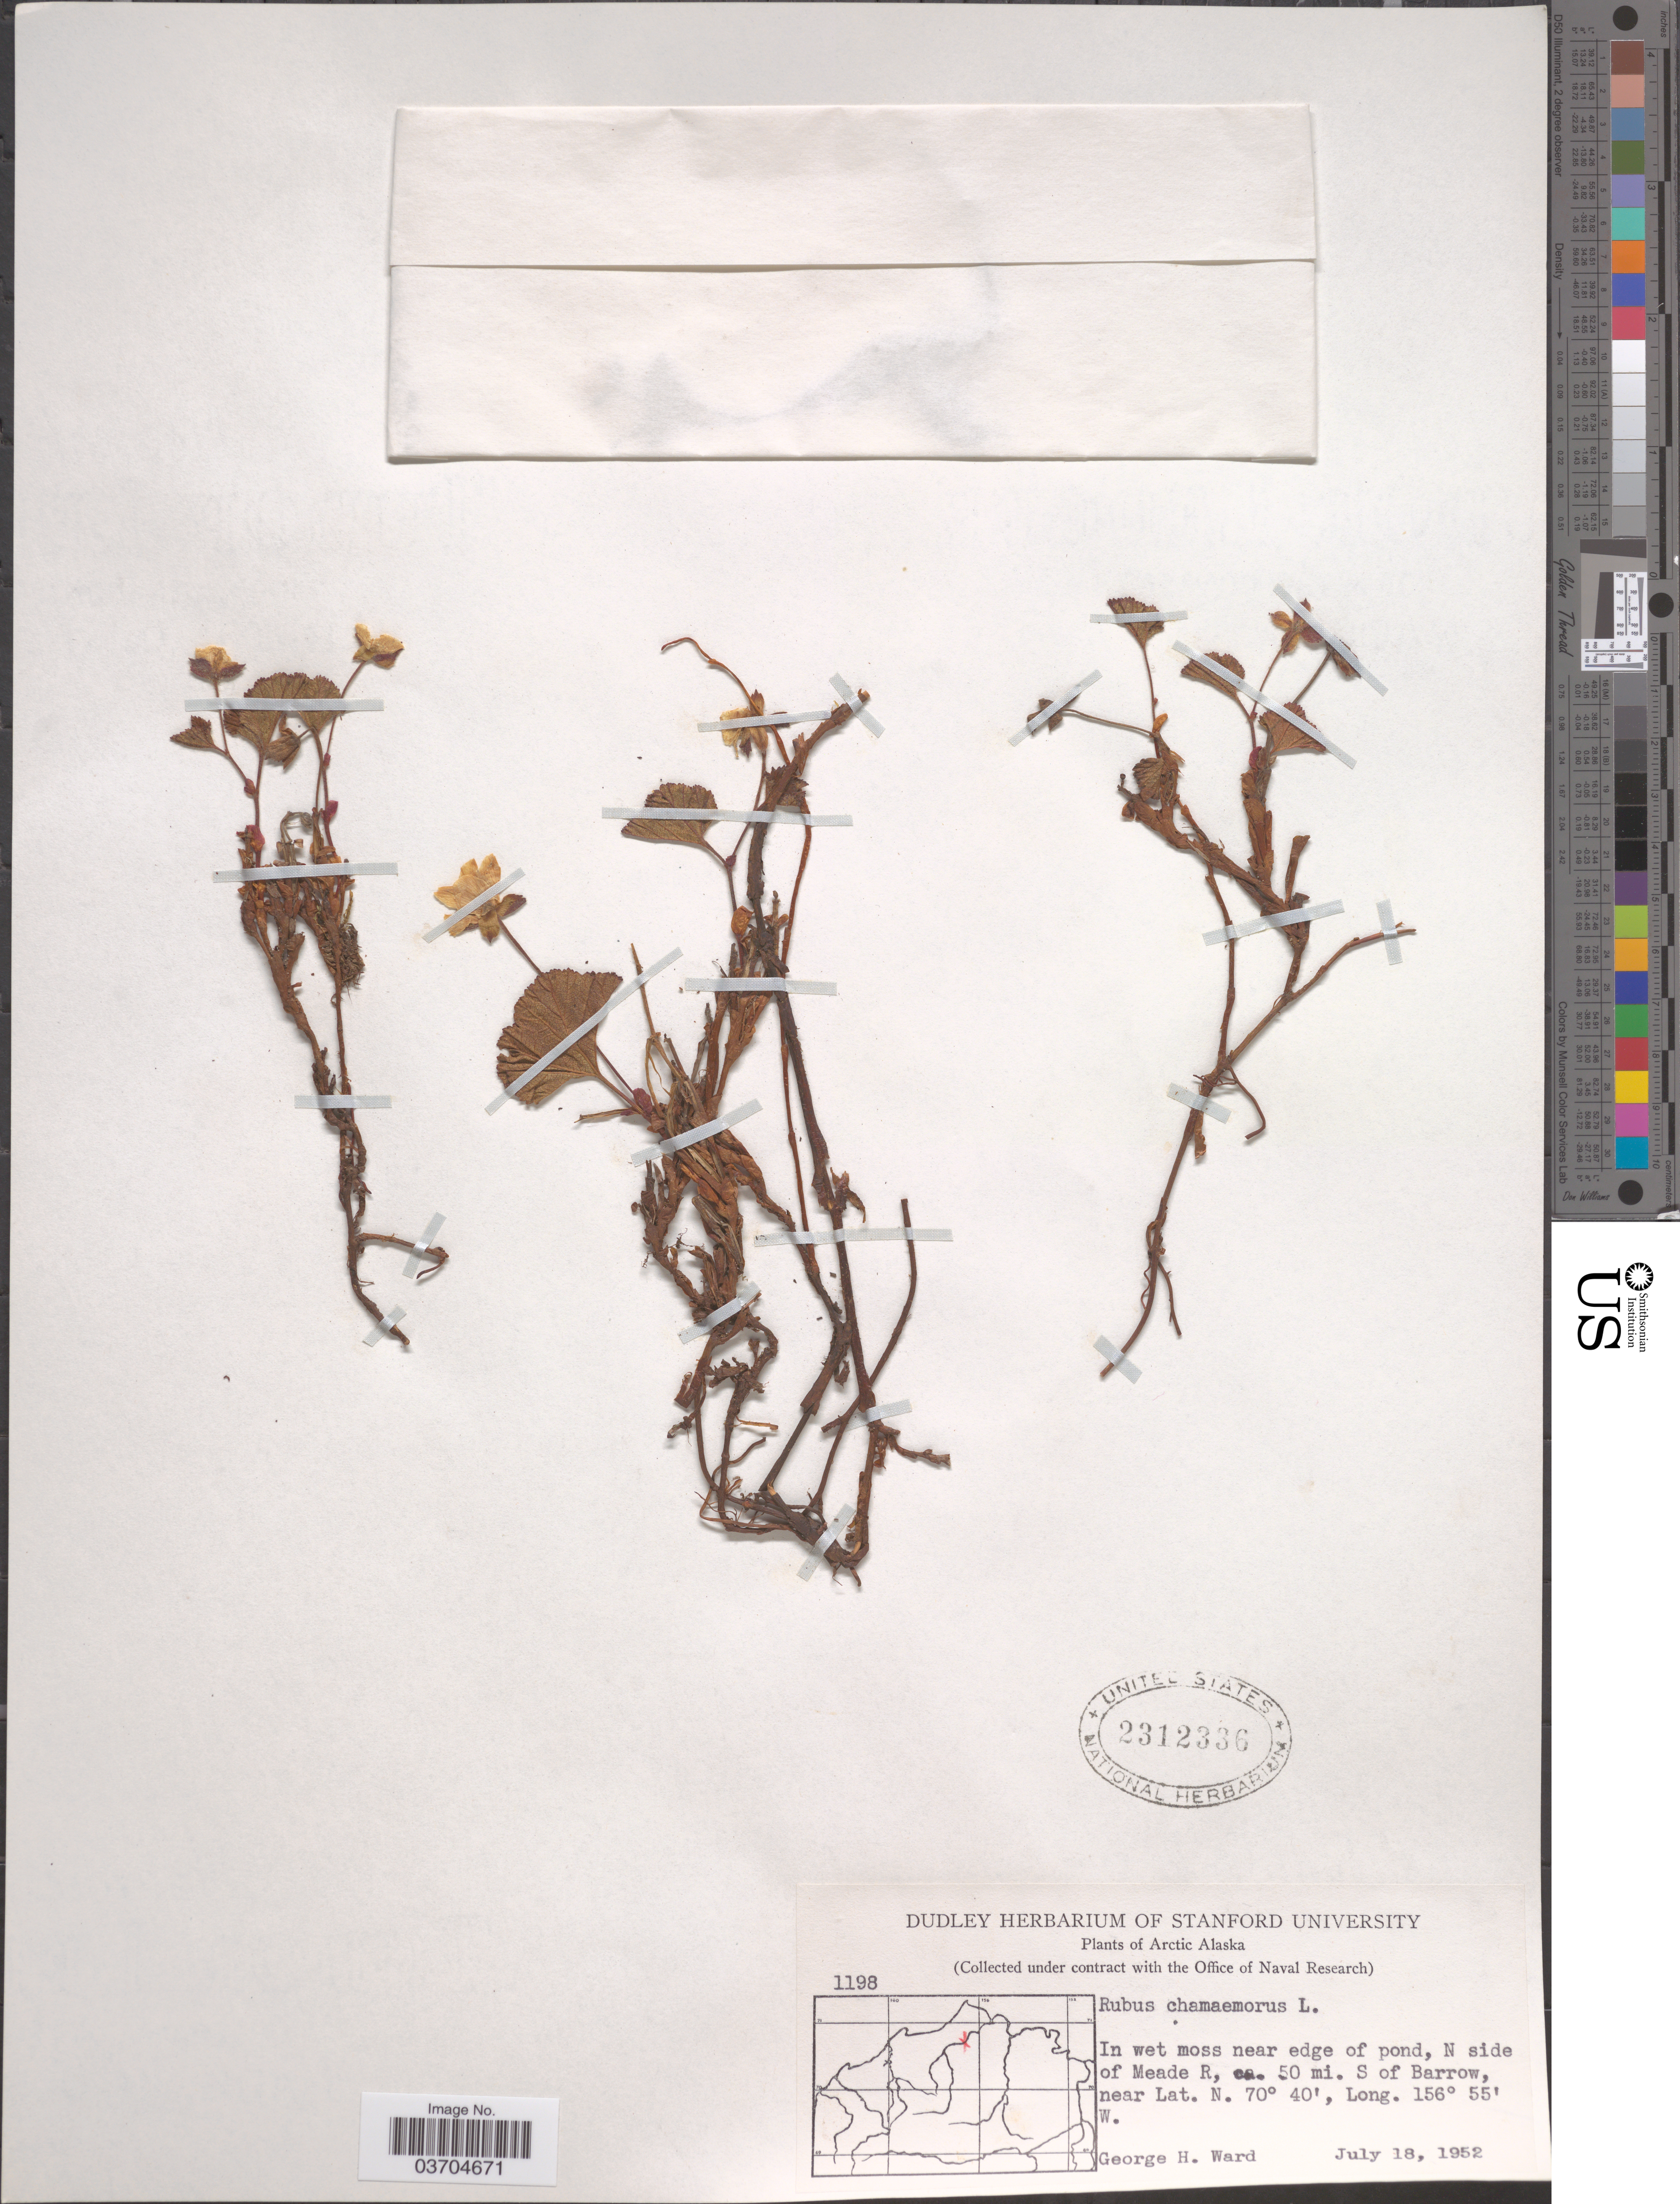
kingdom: Plantae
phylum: Tracheophyta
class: Magnoliopsida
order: Rosales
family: Rosaceae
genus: Rubus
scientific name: Rubus chamaemorus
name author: L.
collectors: G. H. Ward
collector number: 1198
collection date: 1952-07-18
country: United States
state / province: Alaska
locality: Arctic Alaska. Near edge of pond, N side of Meade R, ca. 50 mi. S of Barrow.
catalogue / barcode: US 2312336